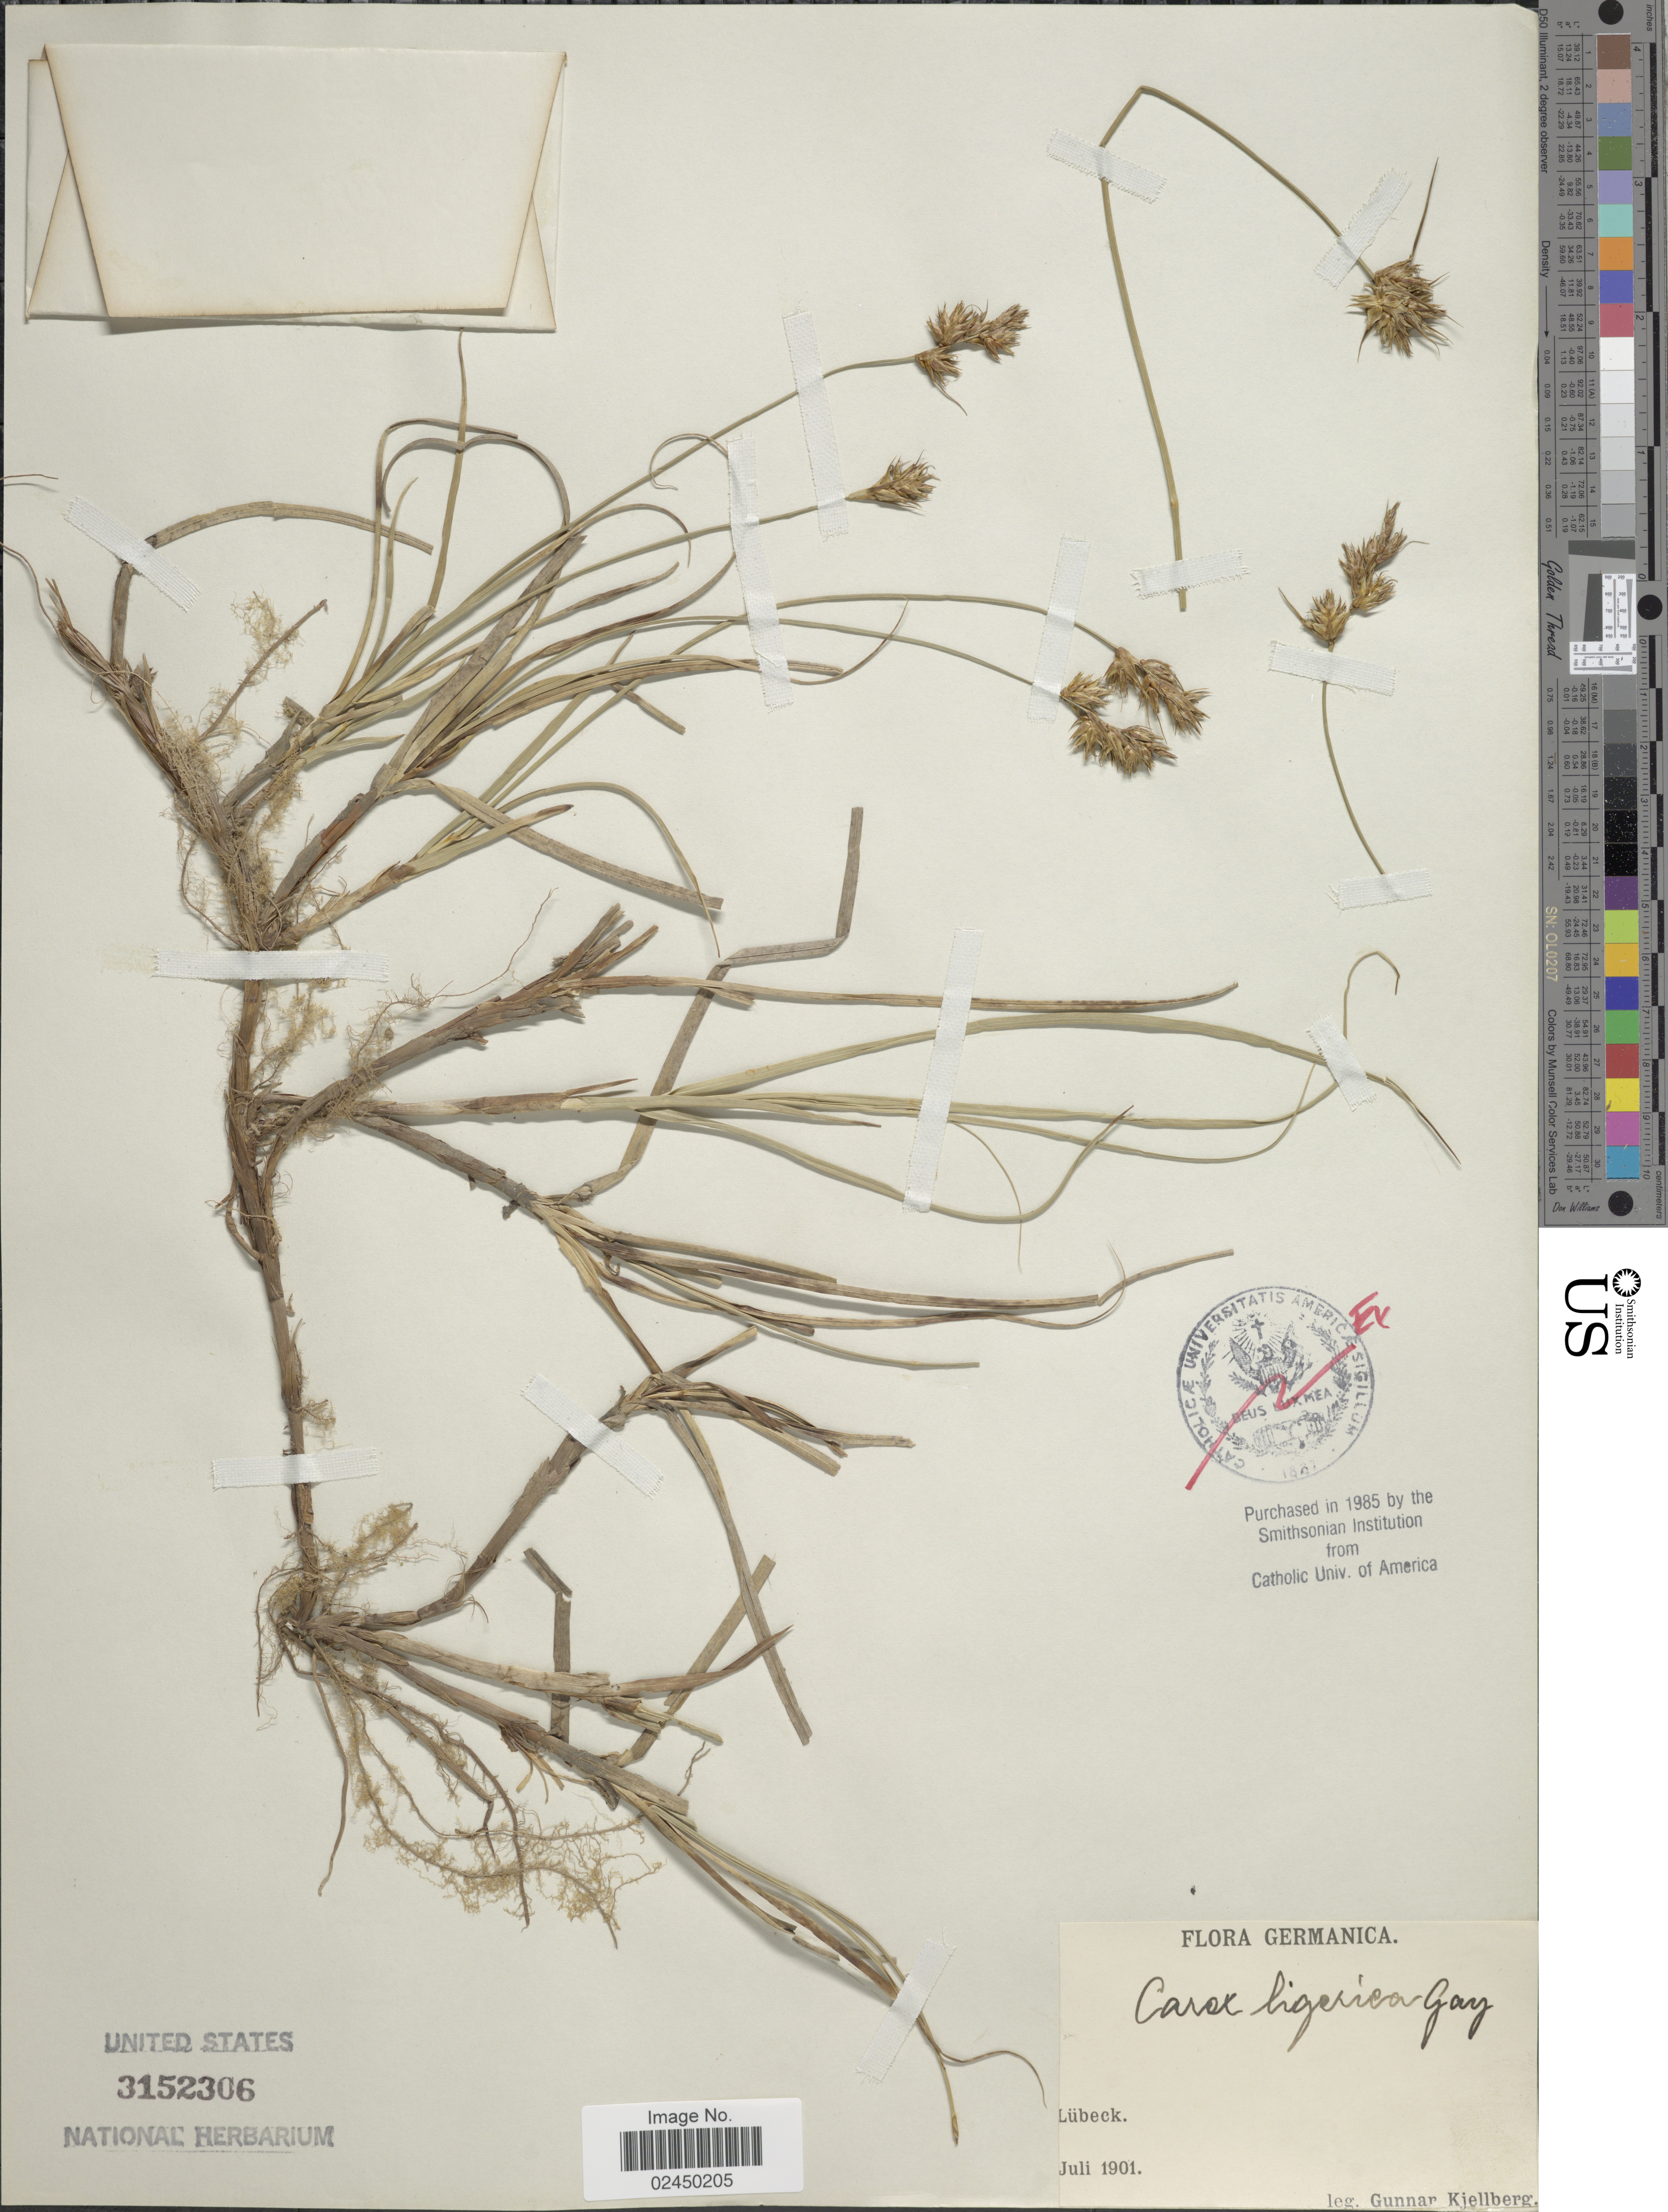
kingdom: Plantae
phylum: Tracheophyta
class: Liliopsida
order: Poales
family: Cyperaceae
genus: Carex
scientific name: Carex colchica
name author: J. Gay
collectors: G. Kjellberg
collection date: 1901-07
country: Germany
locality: Lübeck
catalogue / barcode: US 3152306